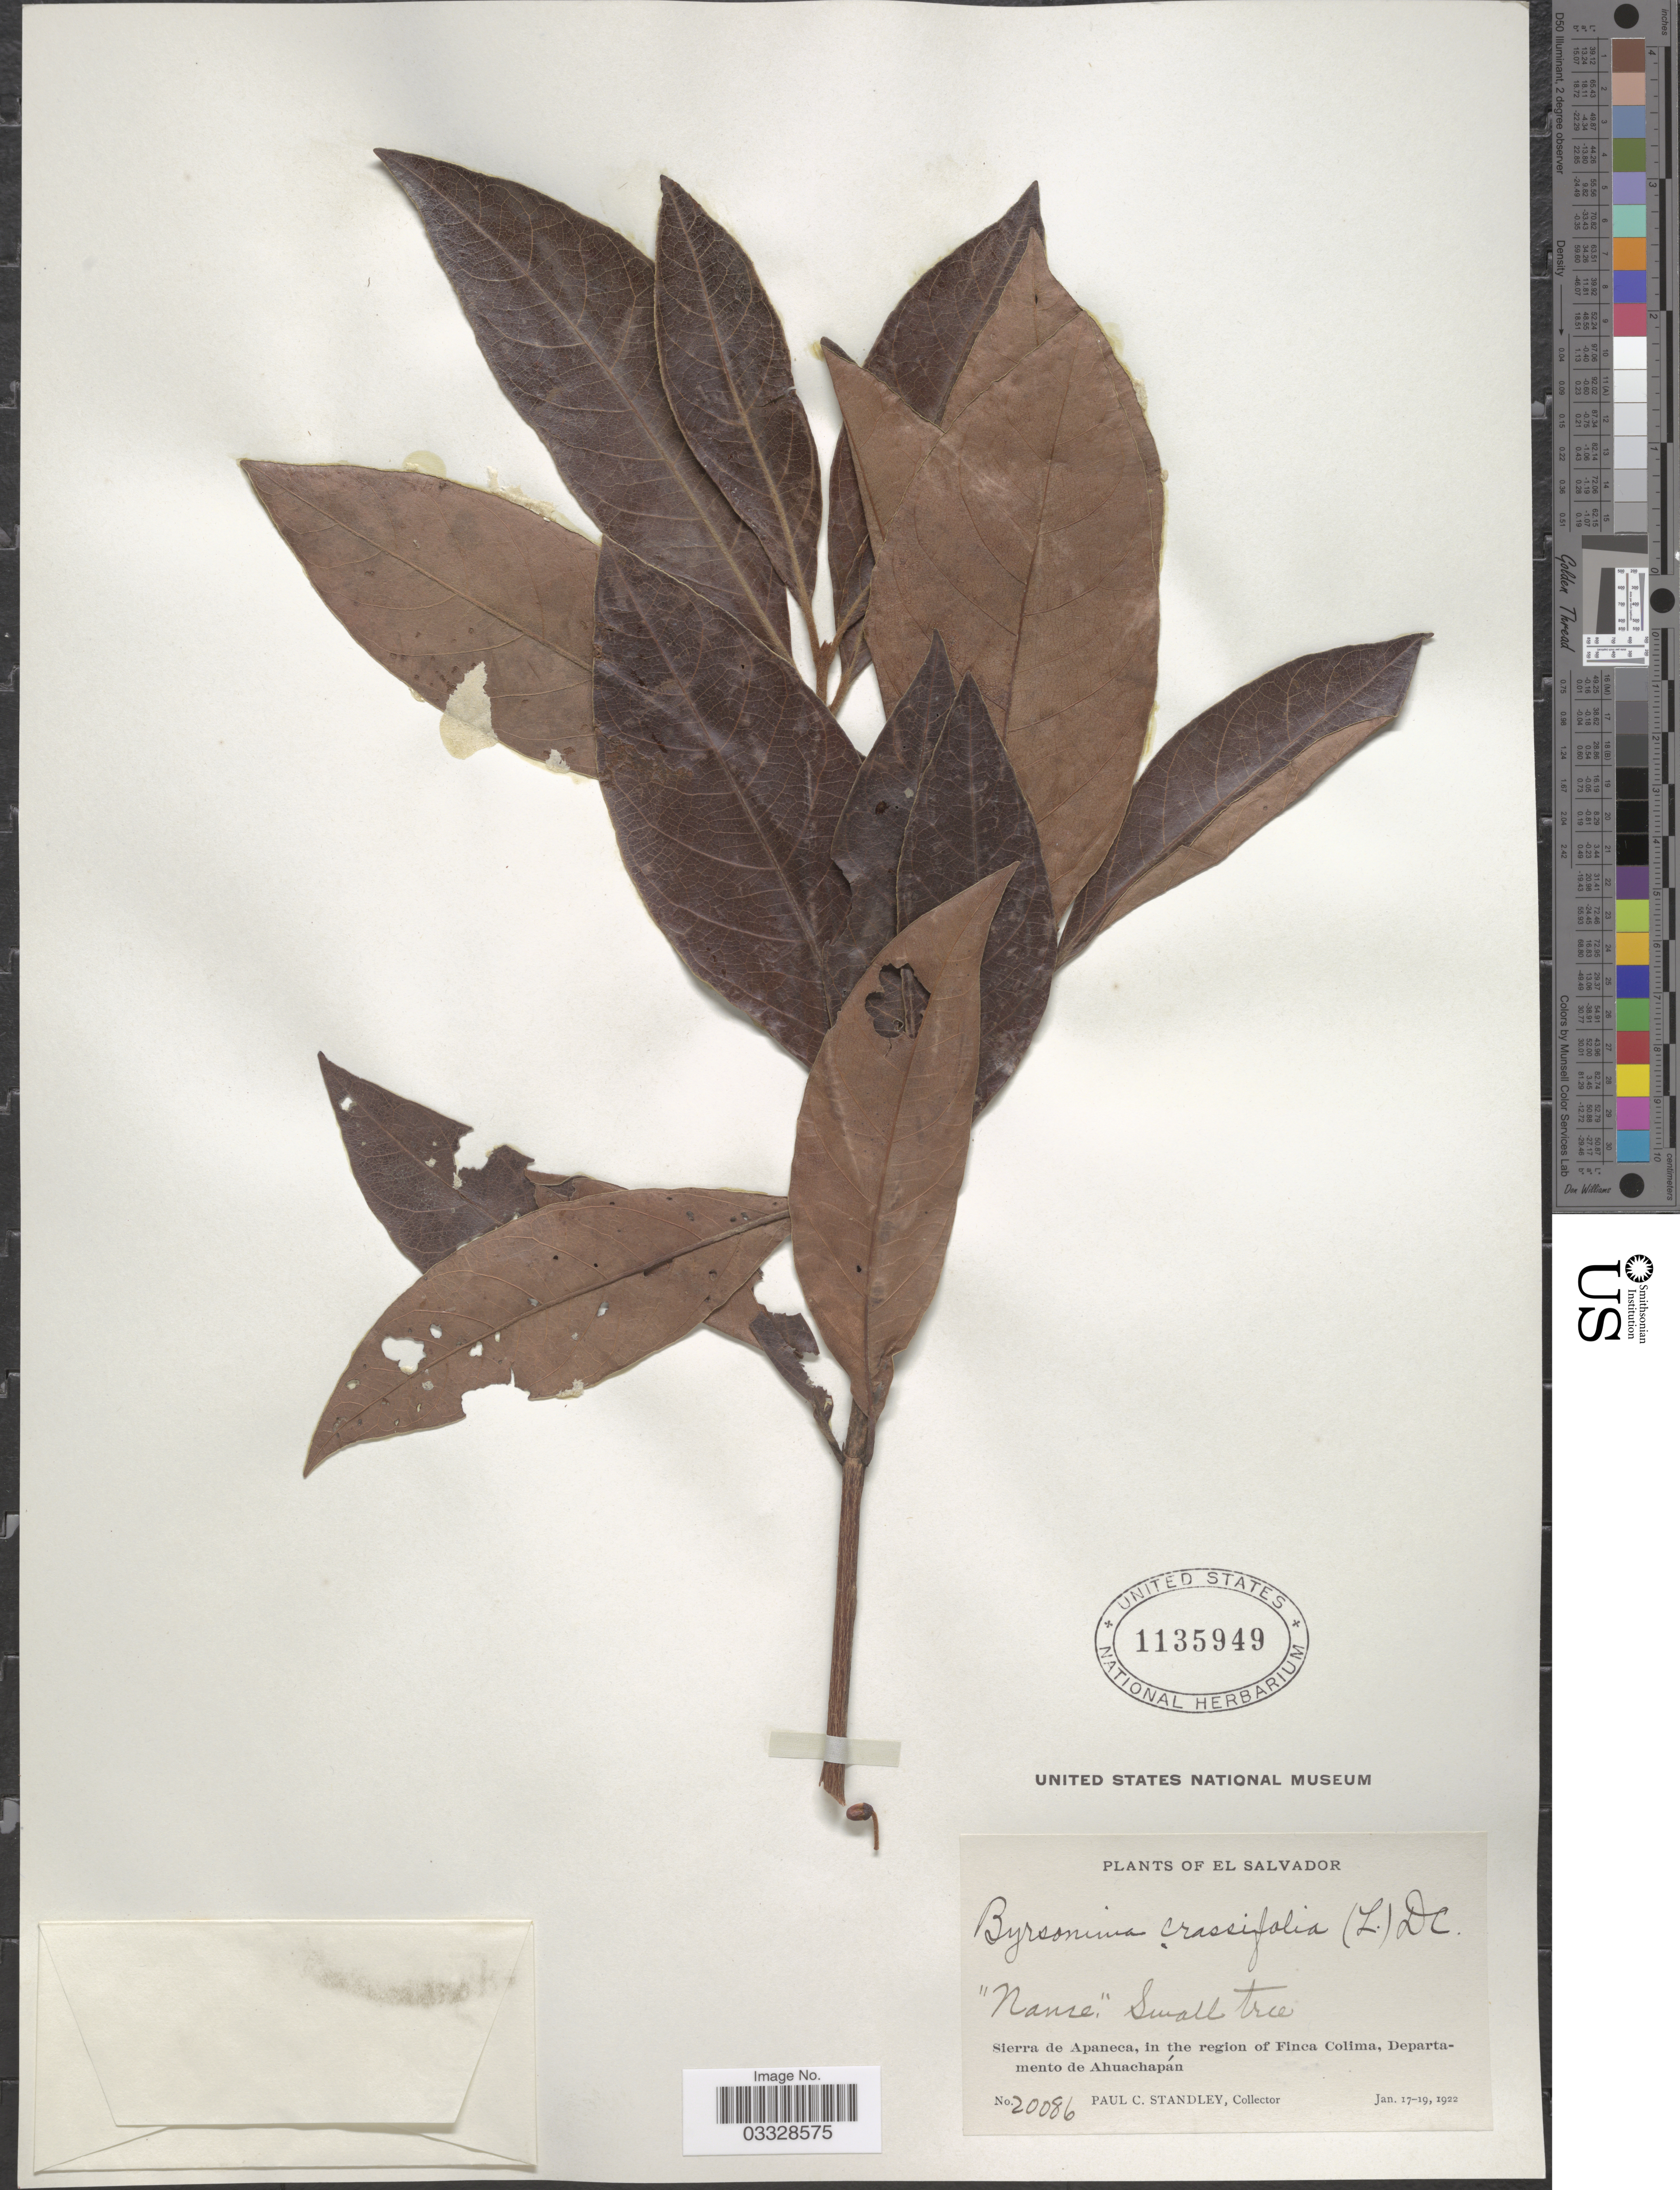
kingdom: Plantae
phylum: Tracheophyta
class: Magnoliopsida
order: Malpighiales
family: Malpighiaceae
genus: Byrsonima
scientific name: Byrsonima crassifolia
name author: (L.) Kunth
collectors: P. C. Standley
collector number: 20086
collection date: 1922-01-17/1922-01-19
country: El Salvador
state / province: Ahuachapan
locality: Sierra de Apaneca, in the region of Finca Colima, Departamento de Ahuachapán.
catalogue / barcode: US 1135949